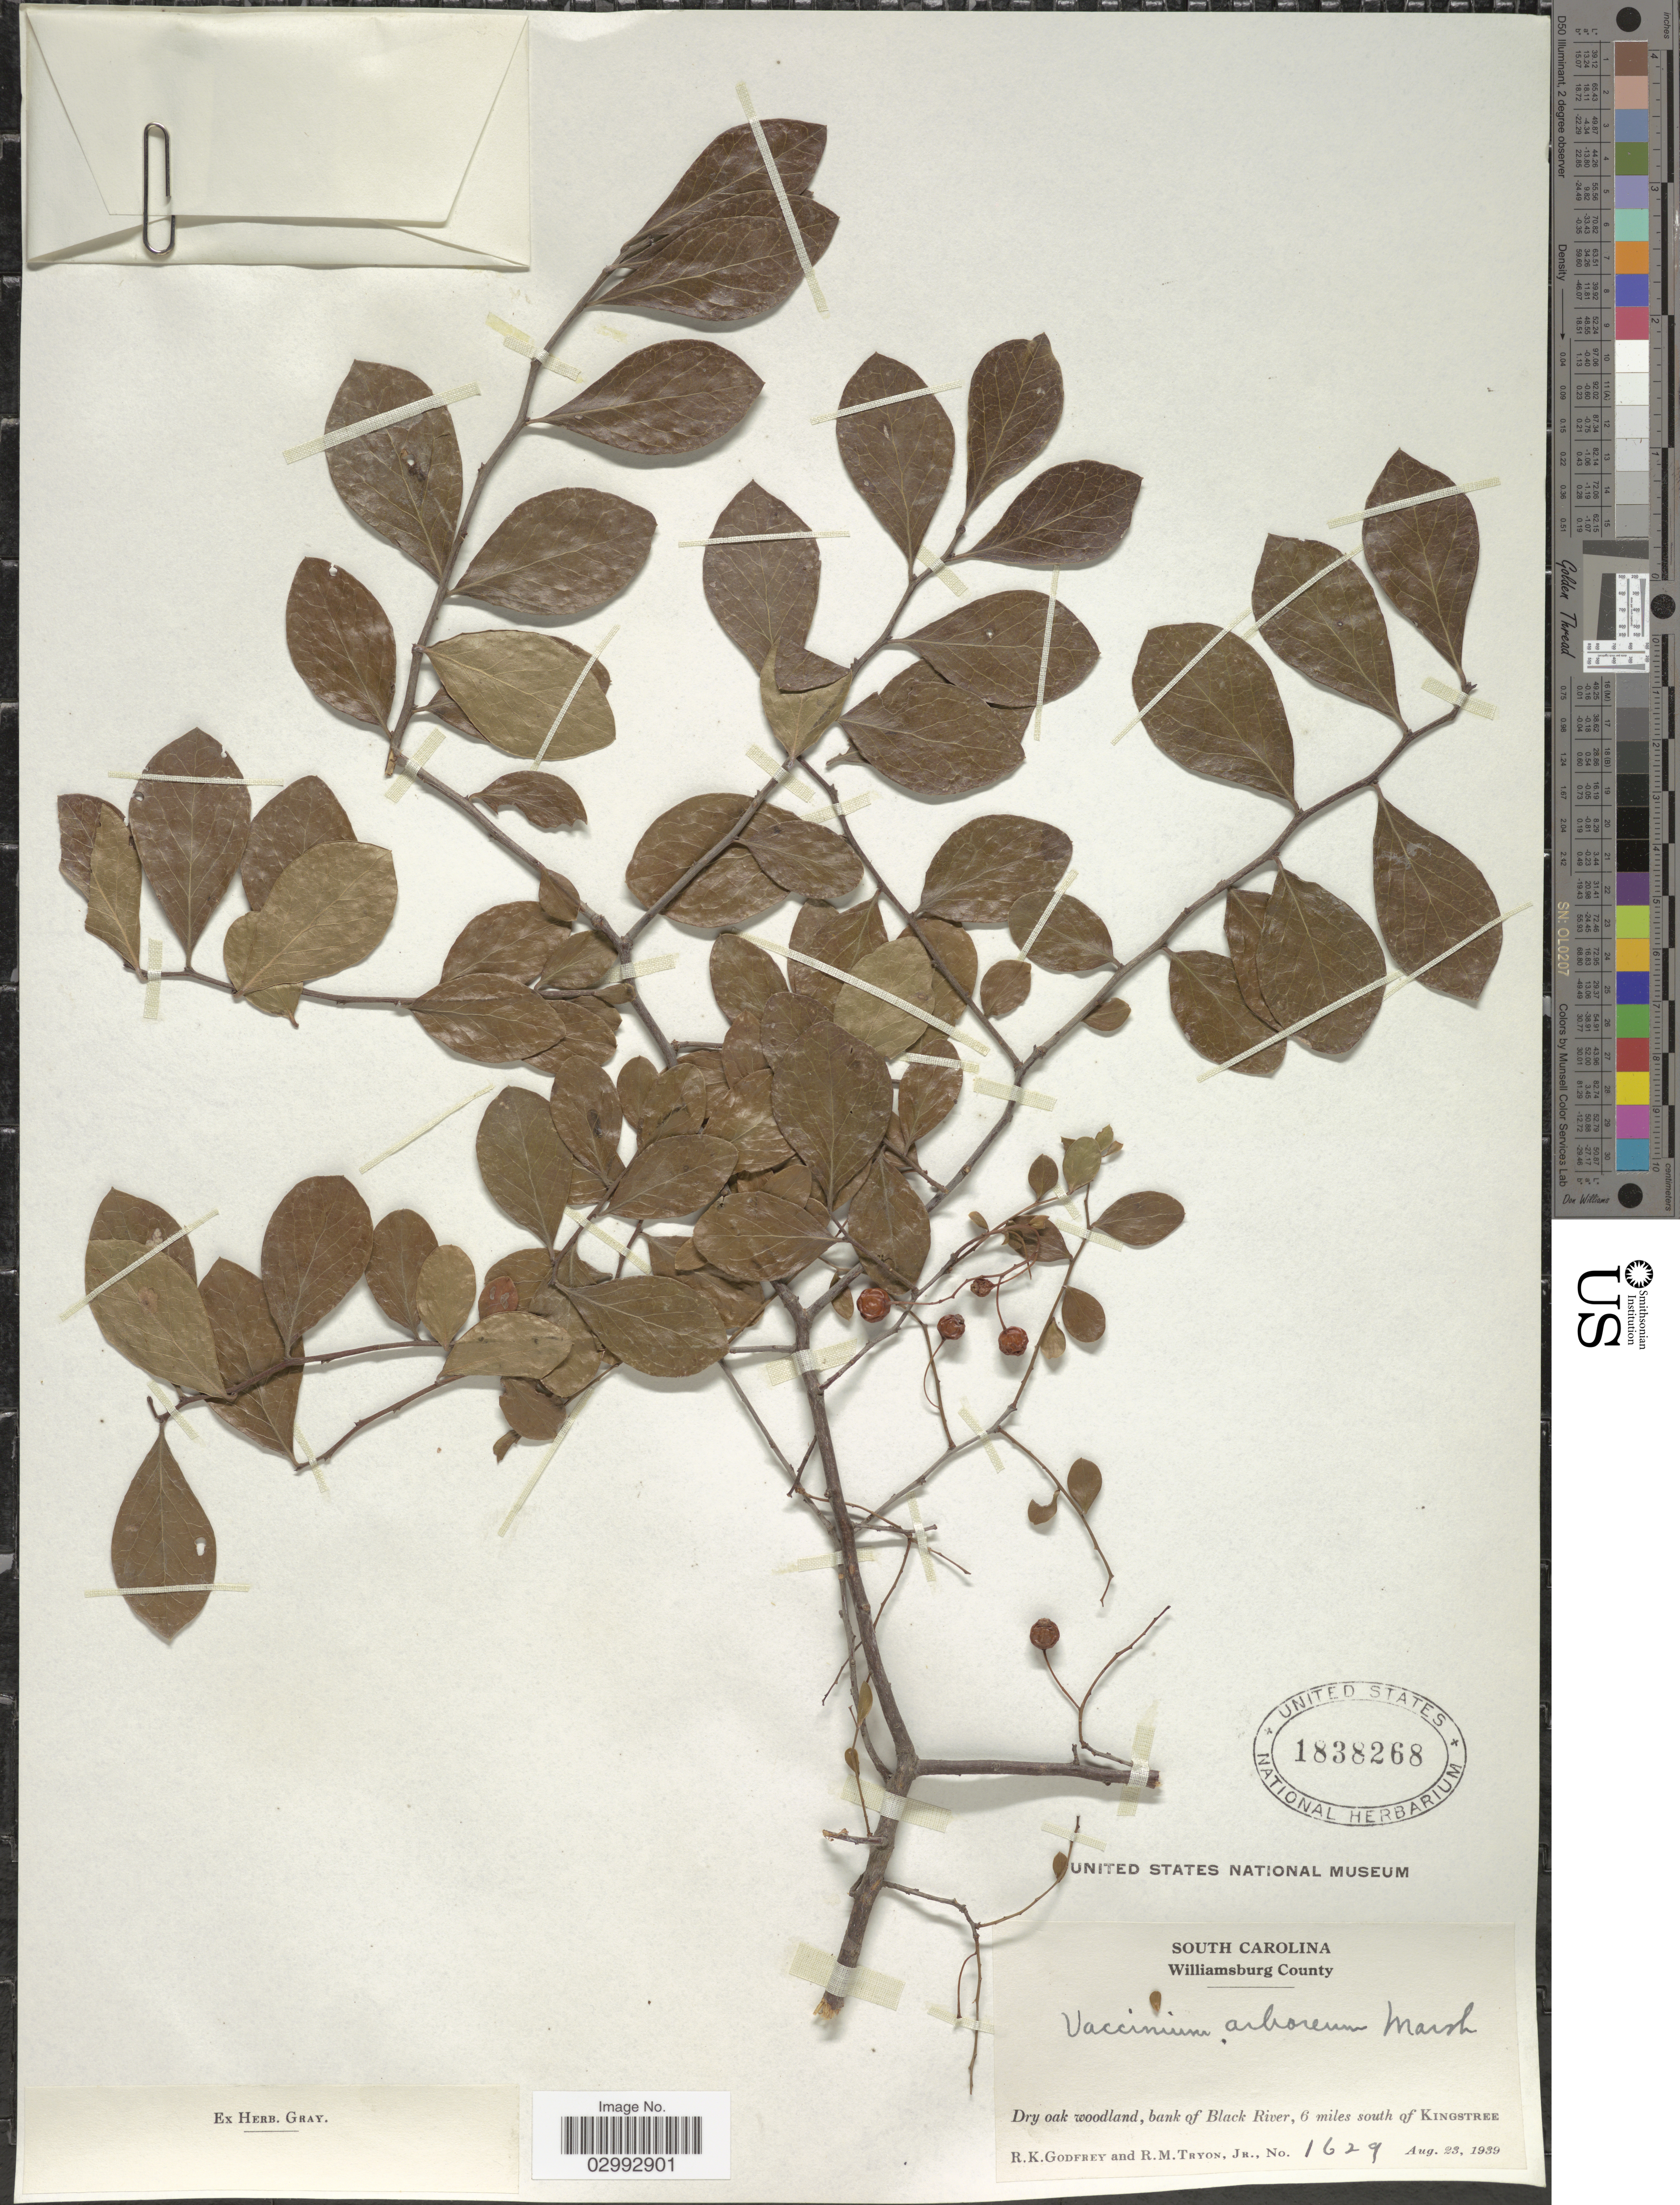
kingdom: Plantae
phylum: Tracheophyta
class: Magnoliopsida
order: Ericales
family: Ericaceae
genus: Batodendron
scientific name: Batodendron arboreum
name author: Nutt.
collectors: R. K. Godfrey & R. Tryon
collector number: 1629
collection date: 1939-08-23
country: United States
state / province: South Carolina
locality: Williamsburg County. Dry oak woodland, bank of Black River, 6 miles south of Kingstree.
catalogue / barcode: US 1838268